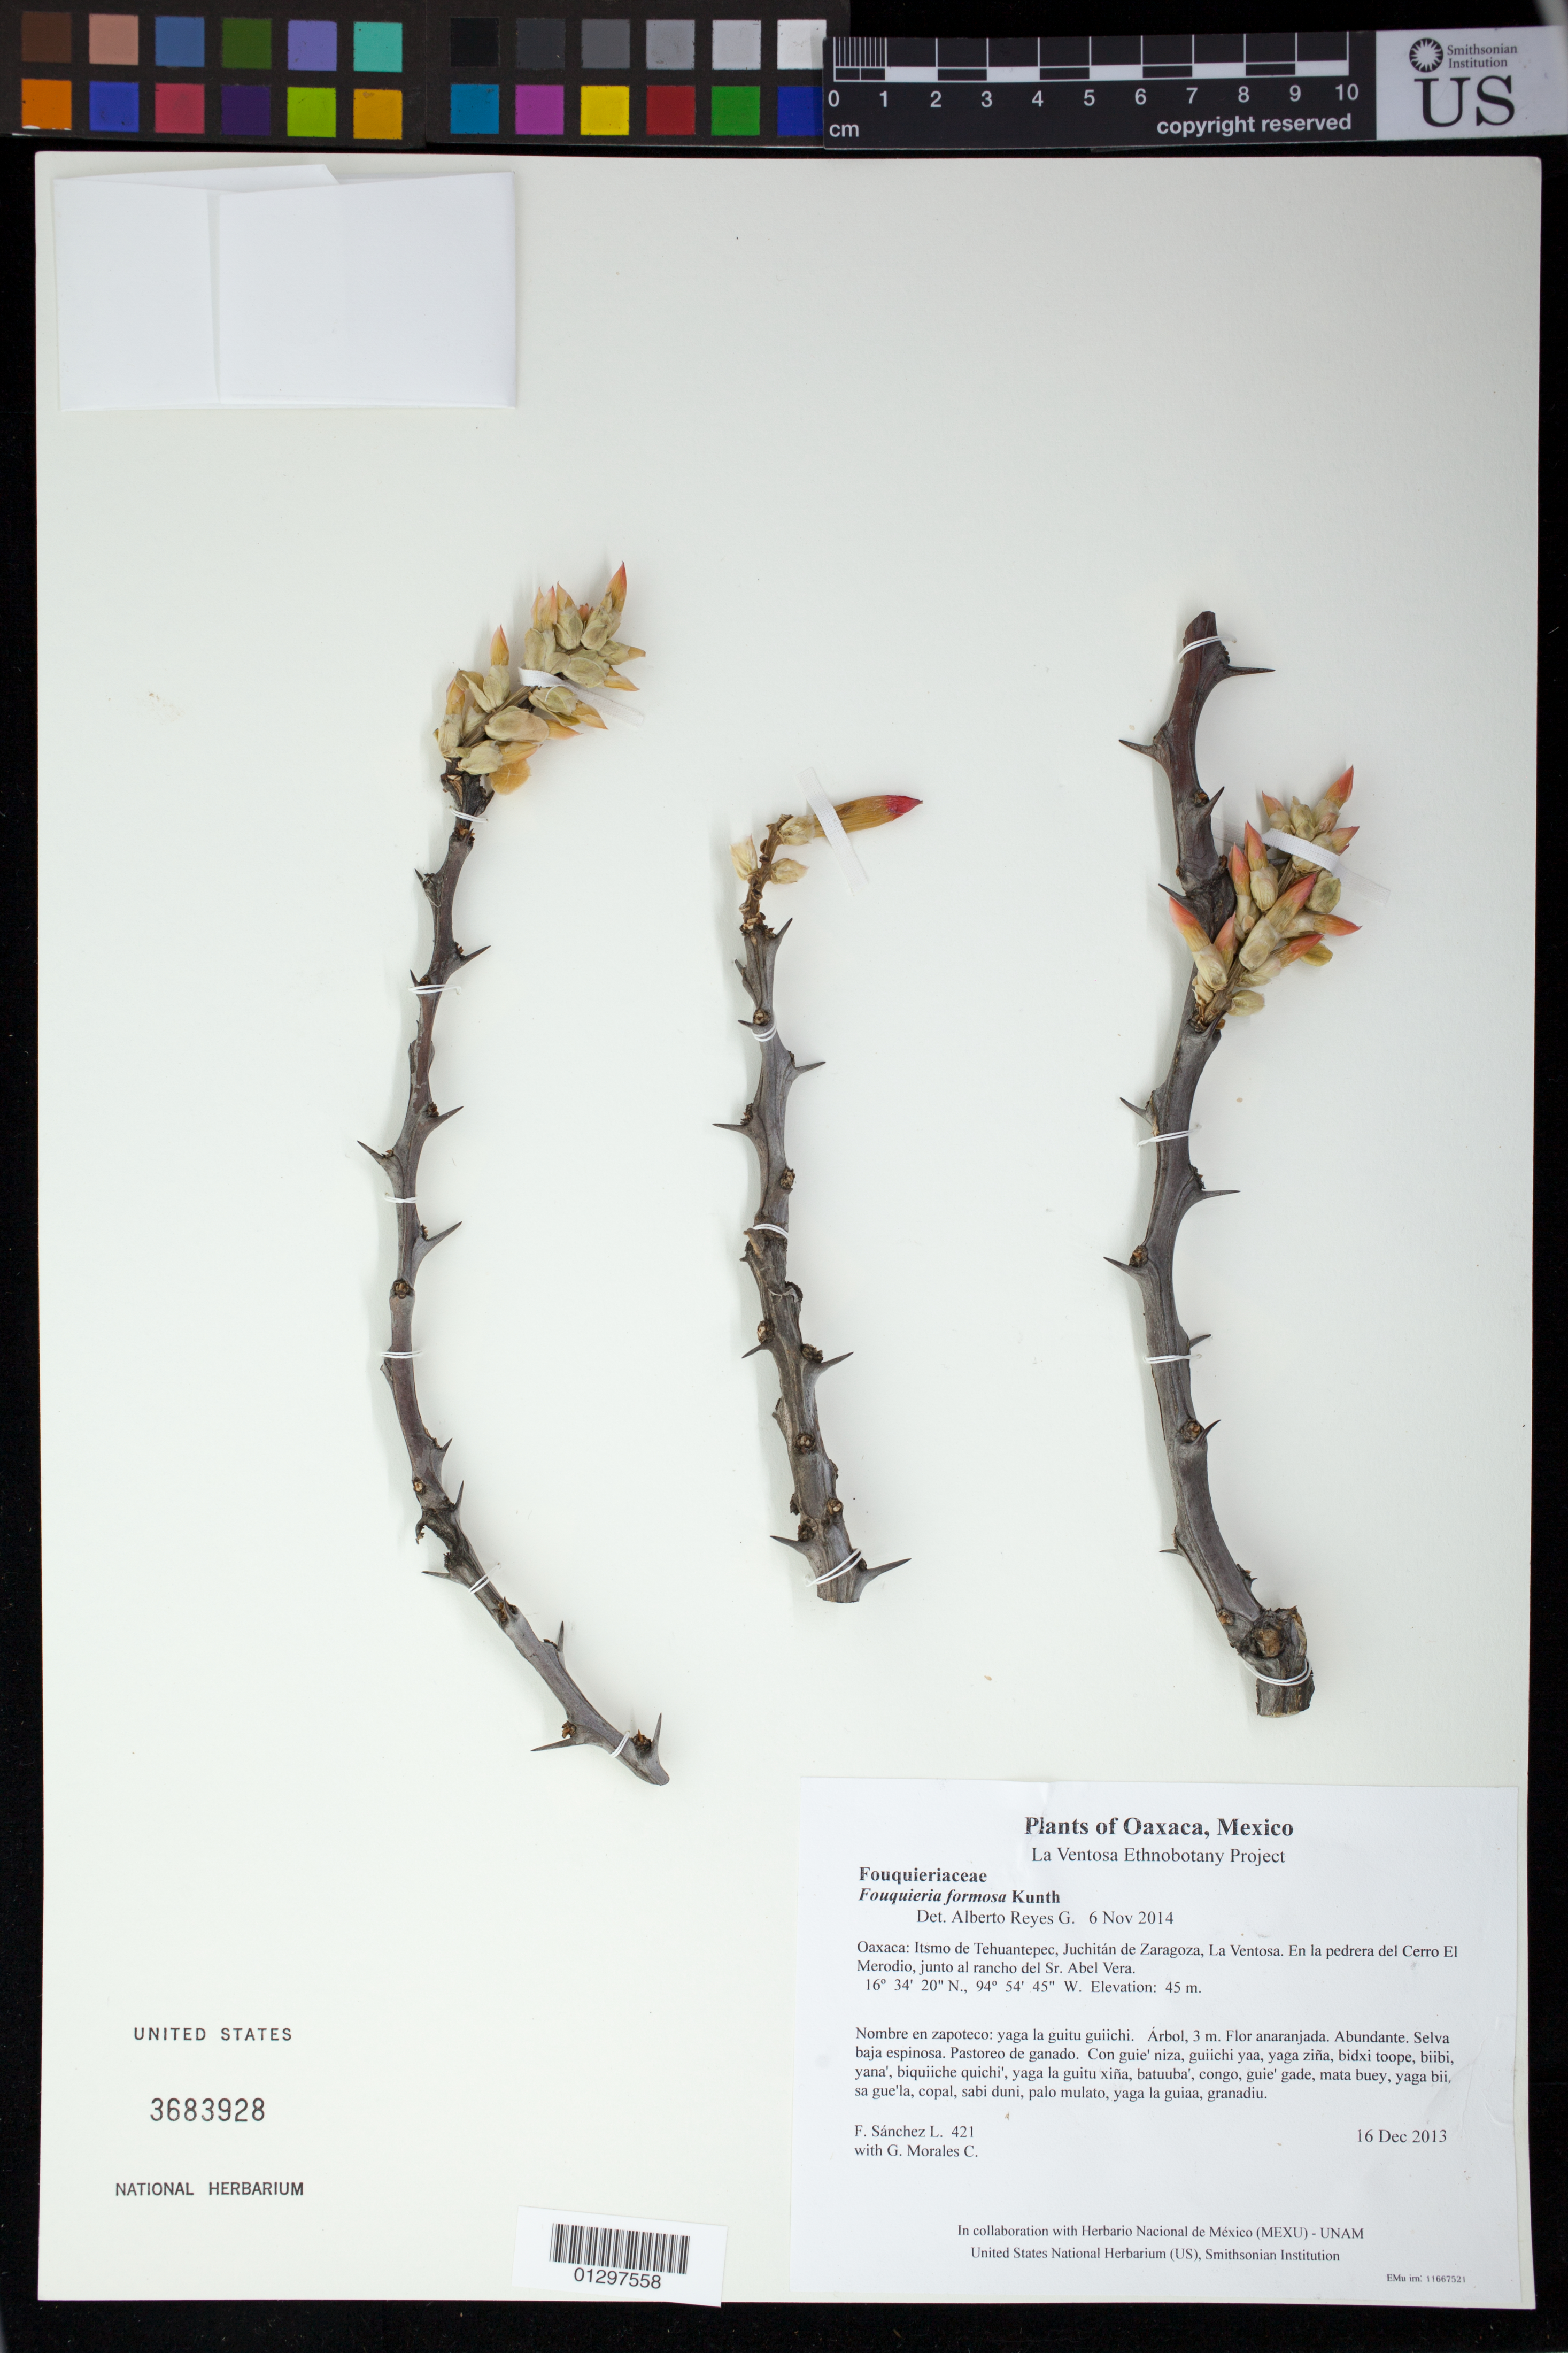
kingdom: Plantae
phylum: Tracheophyta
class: Magnoliopsida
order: Ericales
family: Fouquieriaceae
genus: Fouquieria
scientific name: Fouquieria formosa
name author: Kunth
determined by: Reyes García, A.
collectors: F. Sánchez L. & G. Morales C.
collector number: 421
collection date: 2013-12-16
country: Mexico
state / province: Oaxaca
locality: Itsmo de Tehuantepec, Juchitán de Zaragoza, La Ventosa. En la pedrera del Cerro El Merodio, junto al rancho del Sr. Abel Vera.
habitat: Selva baja espinosa. Pastoreo de ganado.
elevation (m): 45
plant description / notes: MEXU, SERO, US; Yaga. 3 m. Guie' biguitu. Stale.; palo mulato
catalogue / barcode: US 3683928